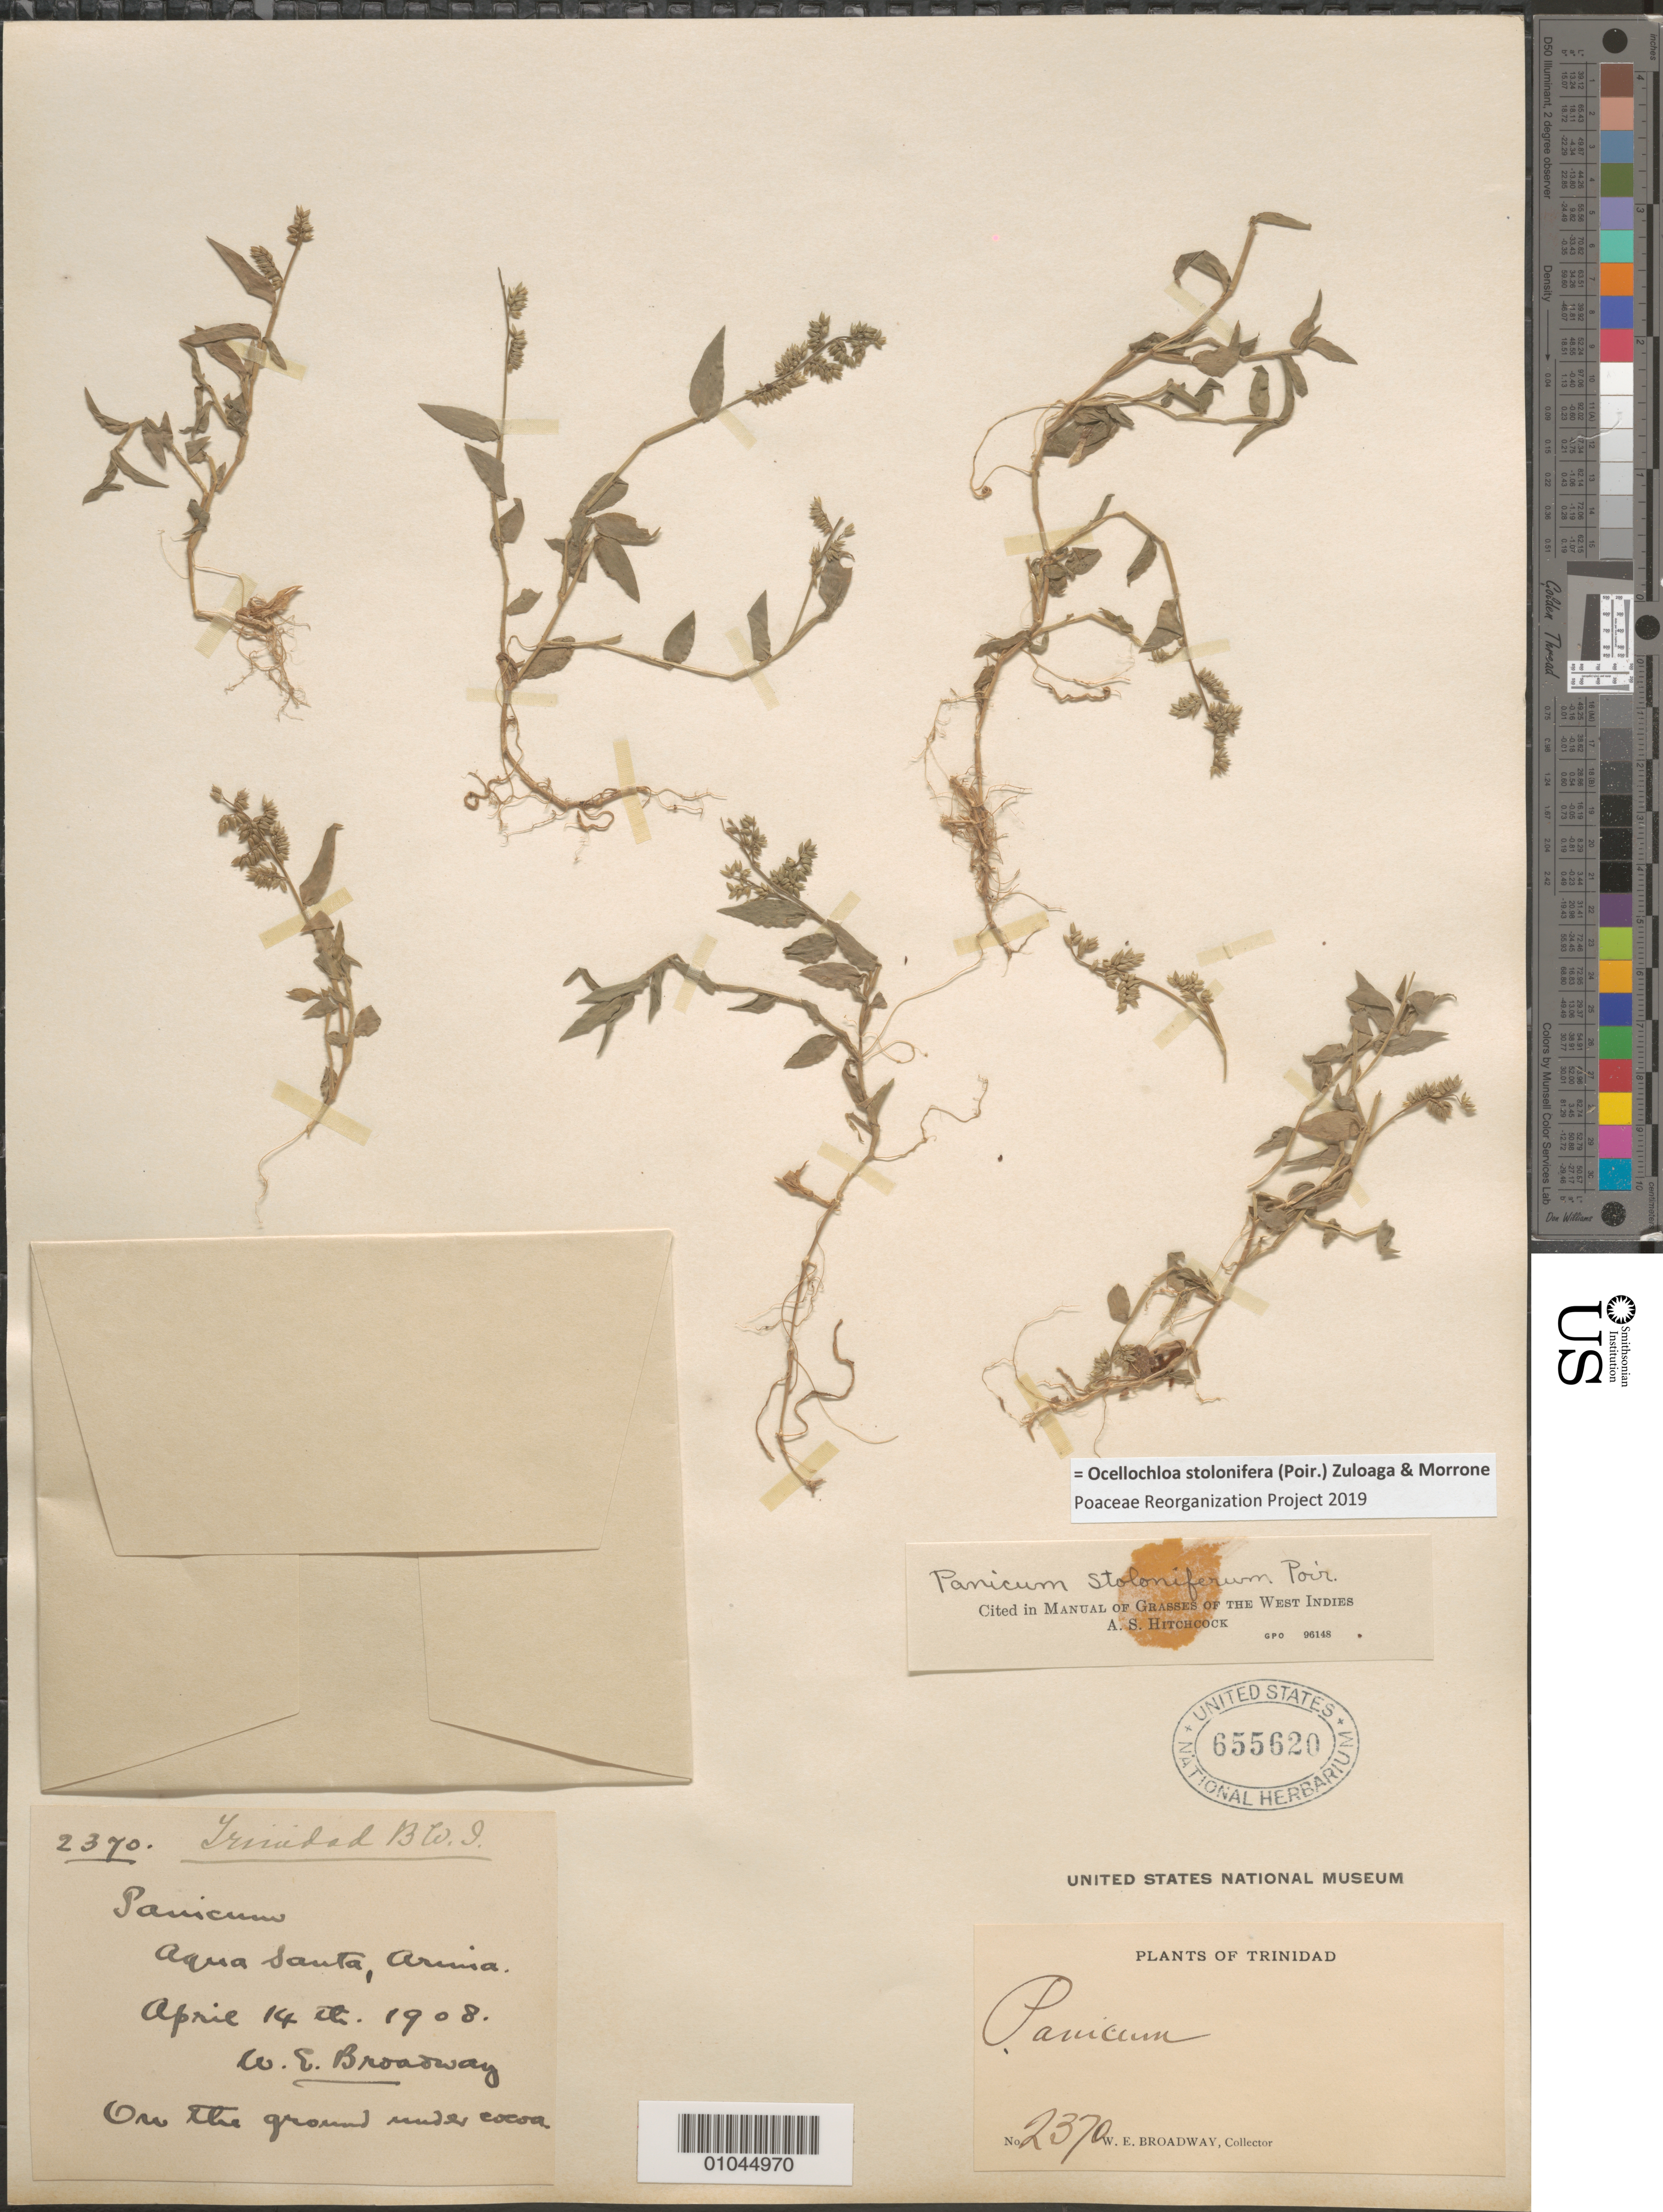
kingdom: Plantae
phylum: Tracheophyta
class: Liliopsida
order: Poales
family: Poaceae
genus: Panicum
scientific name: Panicum stoloniferum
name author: Poir.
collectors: W. E. Broadway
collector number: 2370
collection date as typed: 14 Apr 1908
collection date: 1908-04-14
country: Trinidad and Tobago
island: Trinidad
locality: Aqua Santa, Arnia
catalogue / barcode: US 655620